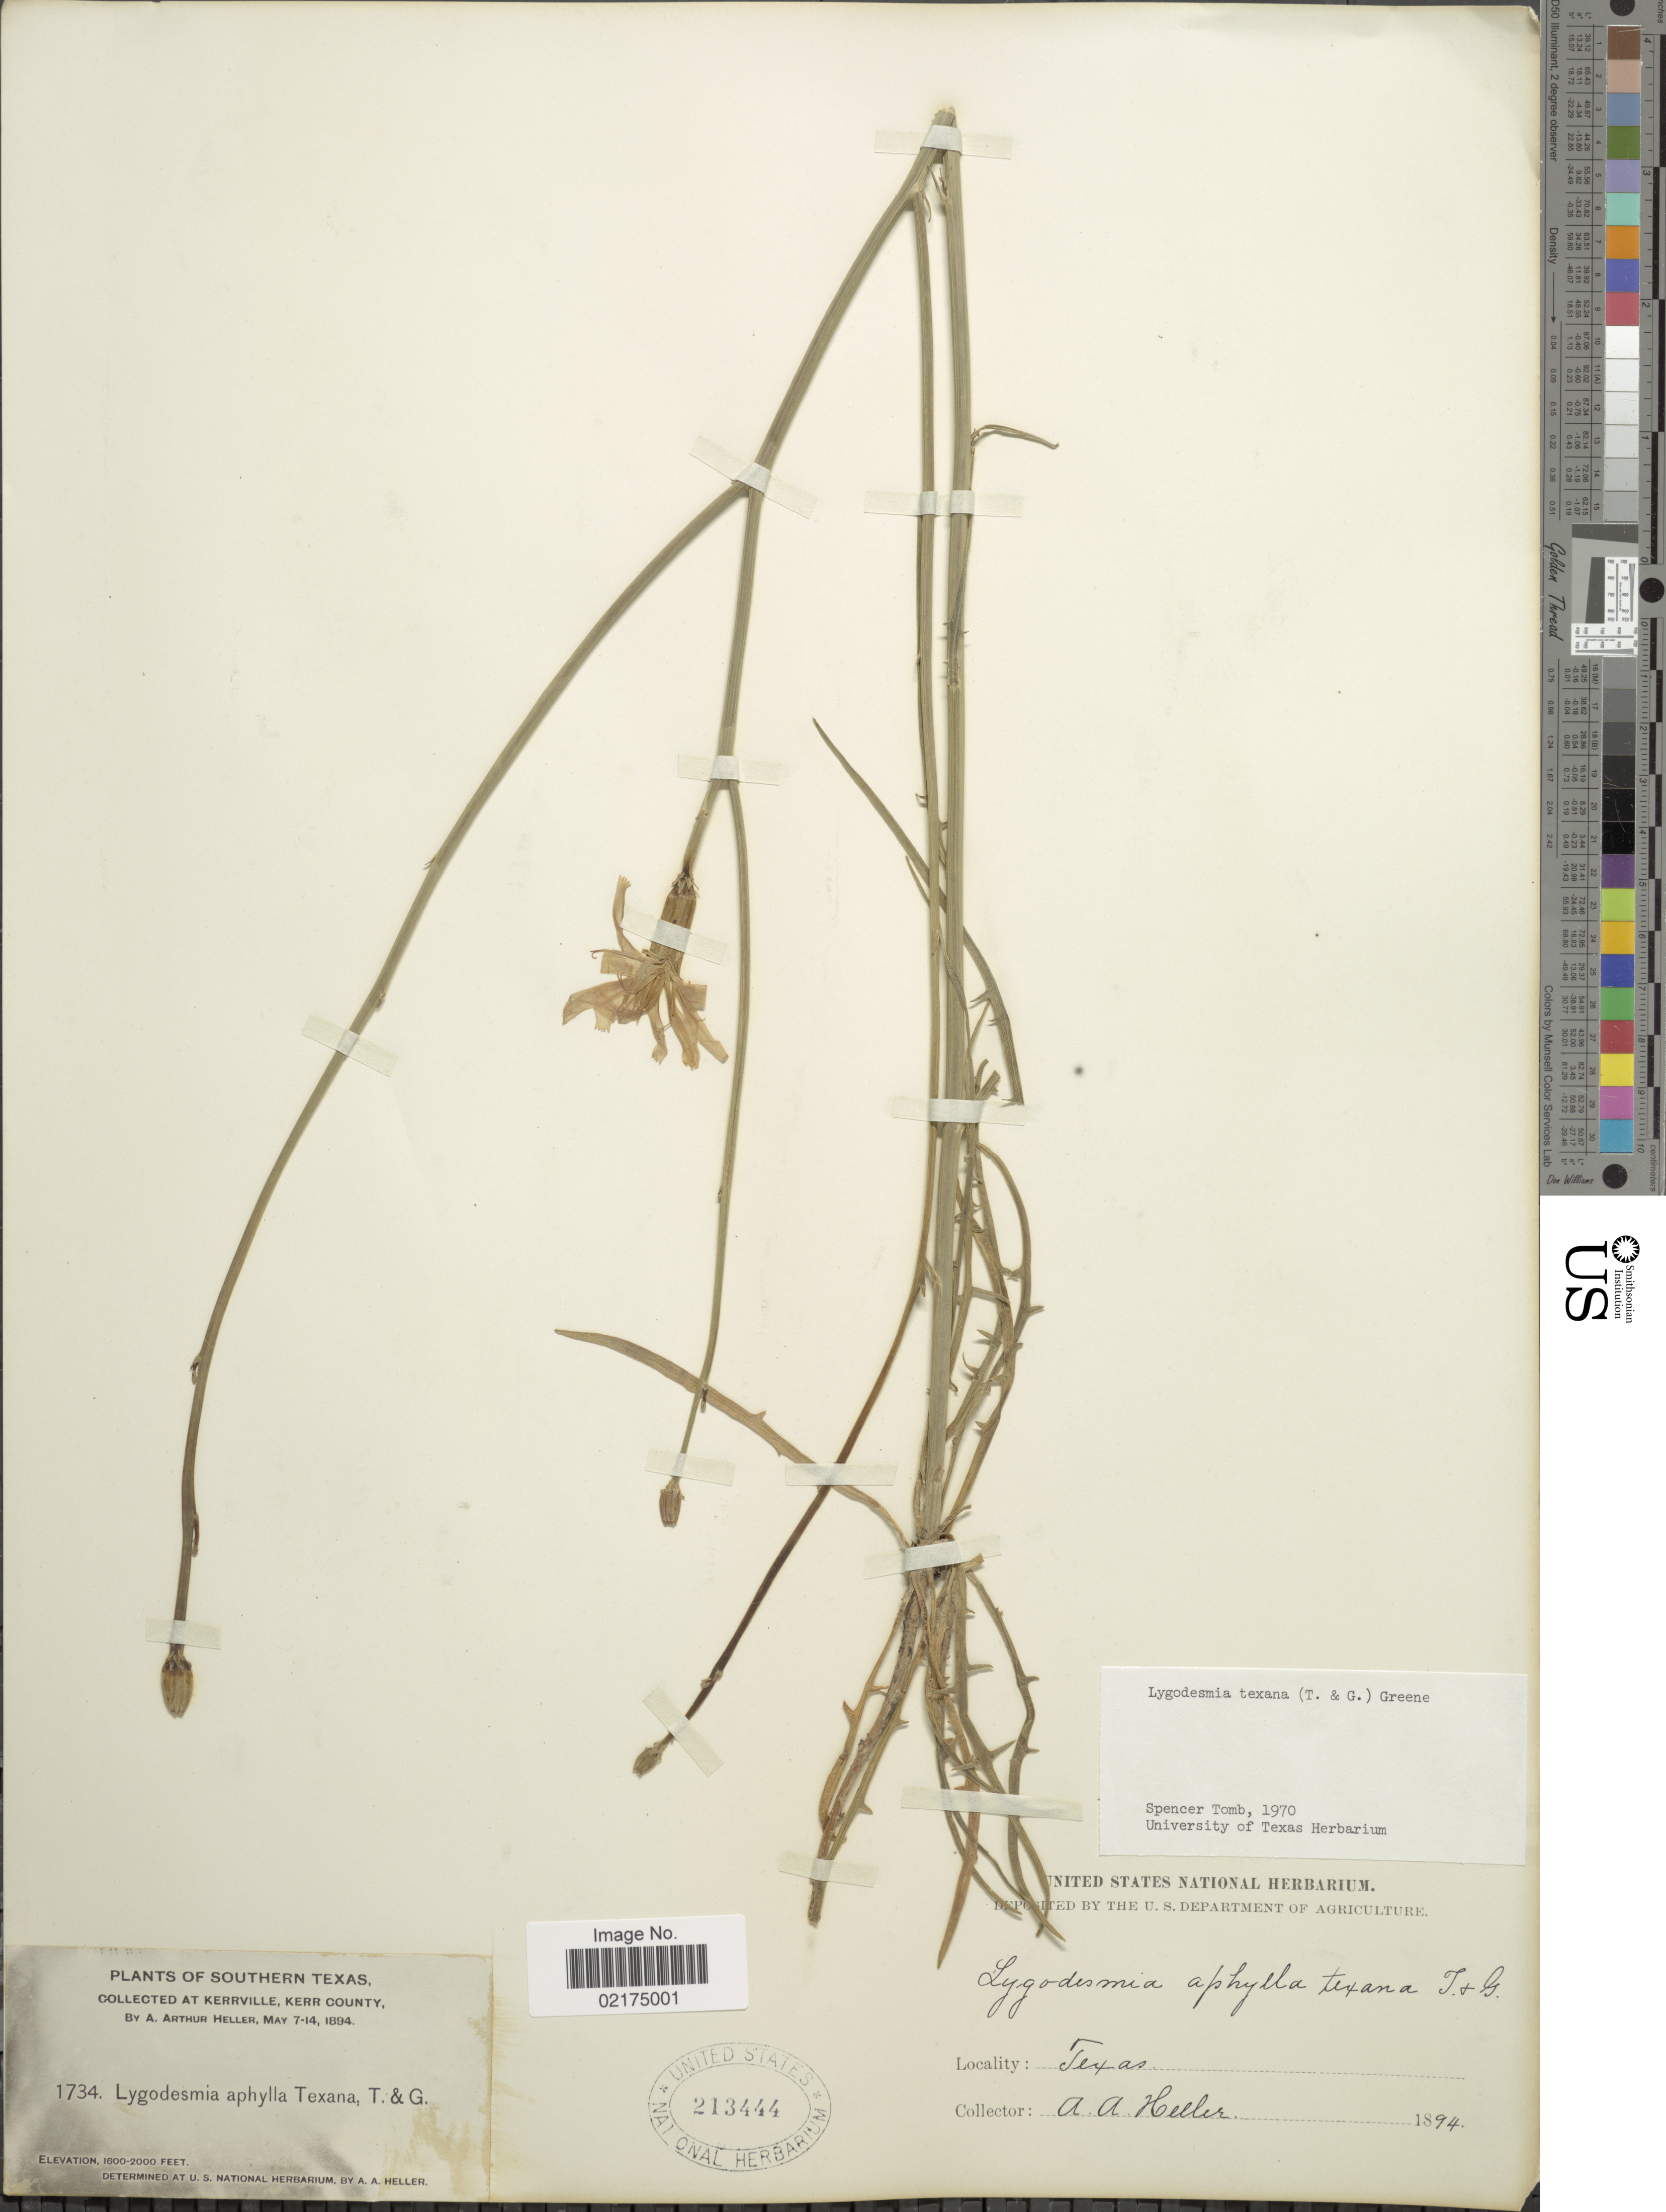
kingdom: Plantae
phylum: Tracheophyta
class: Magnoliopsida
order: Asterales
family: Asteraceae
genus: Lygodesmia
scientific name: Lygodesmia texana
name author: (Torr. & A. Gray) Greene ex Small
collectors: A. A. Heller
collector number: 1734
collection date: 1894-05-07/1894-05-14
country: United States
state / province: Texas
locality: Southern Texas, Kerrville, Kerr County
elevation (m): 488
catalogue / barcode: US 213444